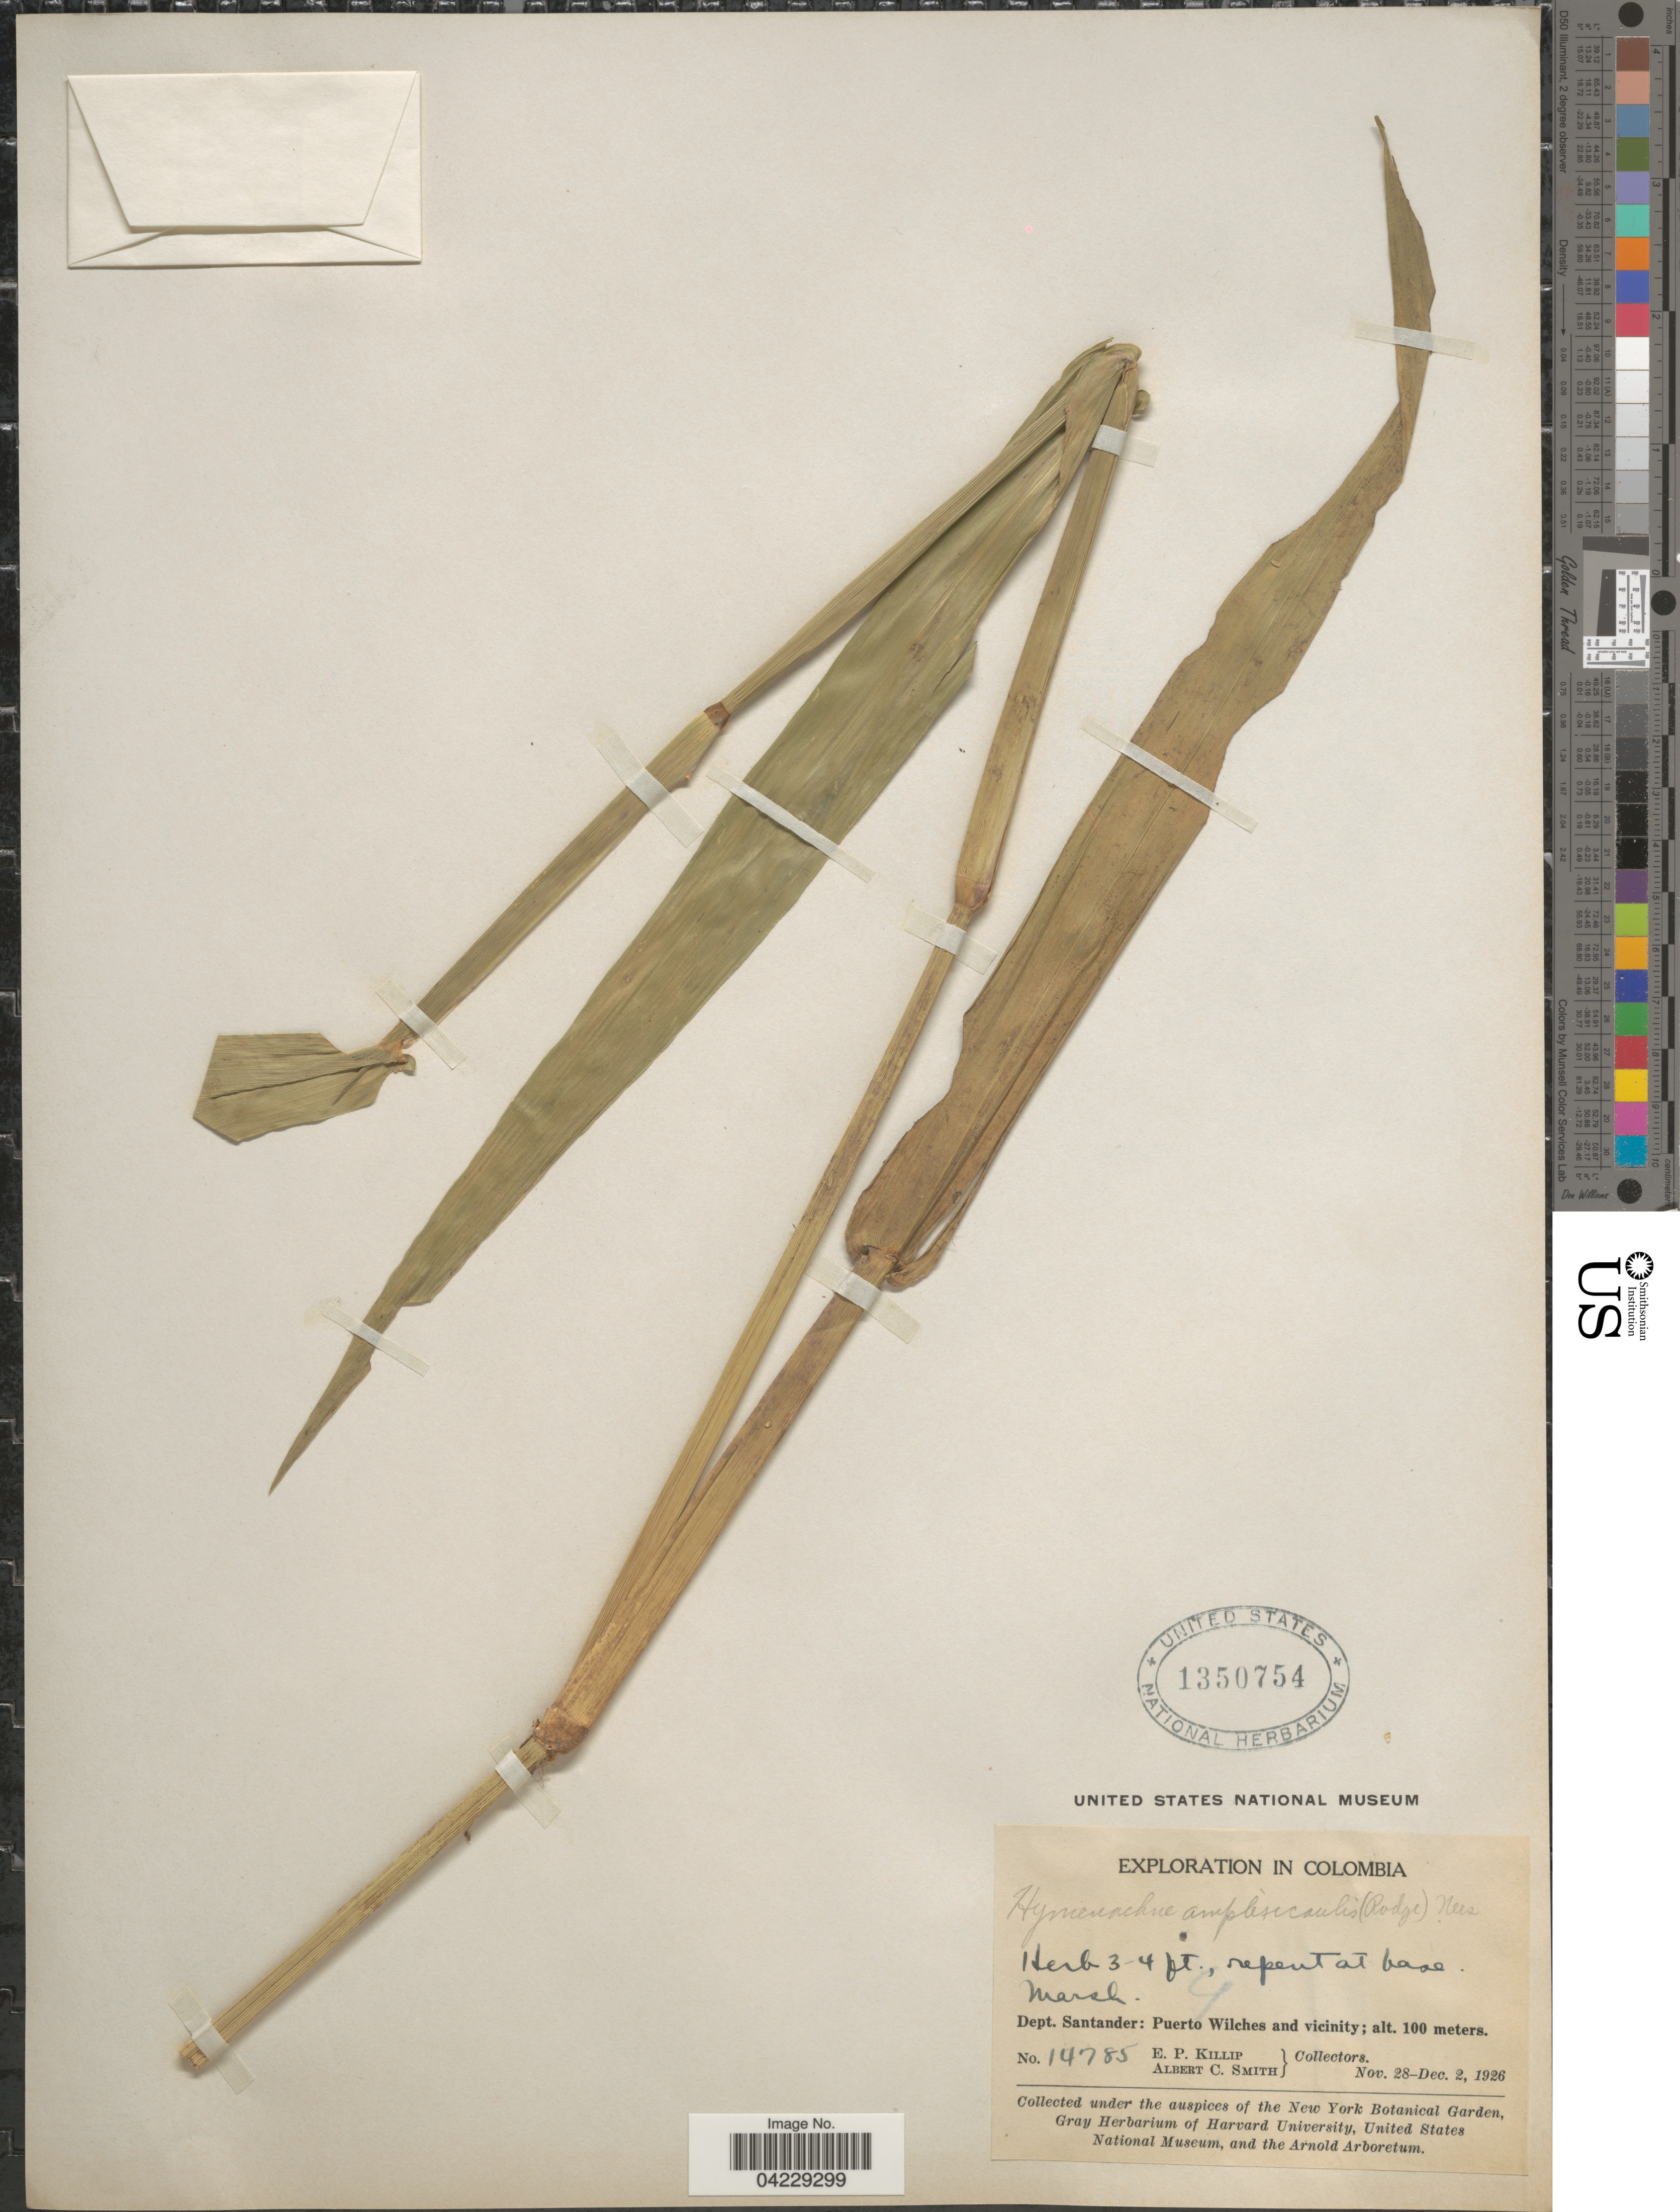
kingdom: Plantae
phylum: Tracheophyta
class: Liliopsida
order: Poales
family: Poaceae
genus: Hymenachne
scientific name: Hymenachne amplexicaulis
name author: (Rudge) Nees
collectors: E. P. Killip & A. C. Smith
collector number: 14785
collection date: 1926-11-28/1926-12-02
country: Colombia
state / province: Santander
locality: Exploration in Colombia. Dept. Santander: Puerto Wilches and vicinity.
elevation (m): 100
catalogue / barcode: US 1350754